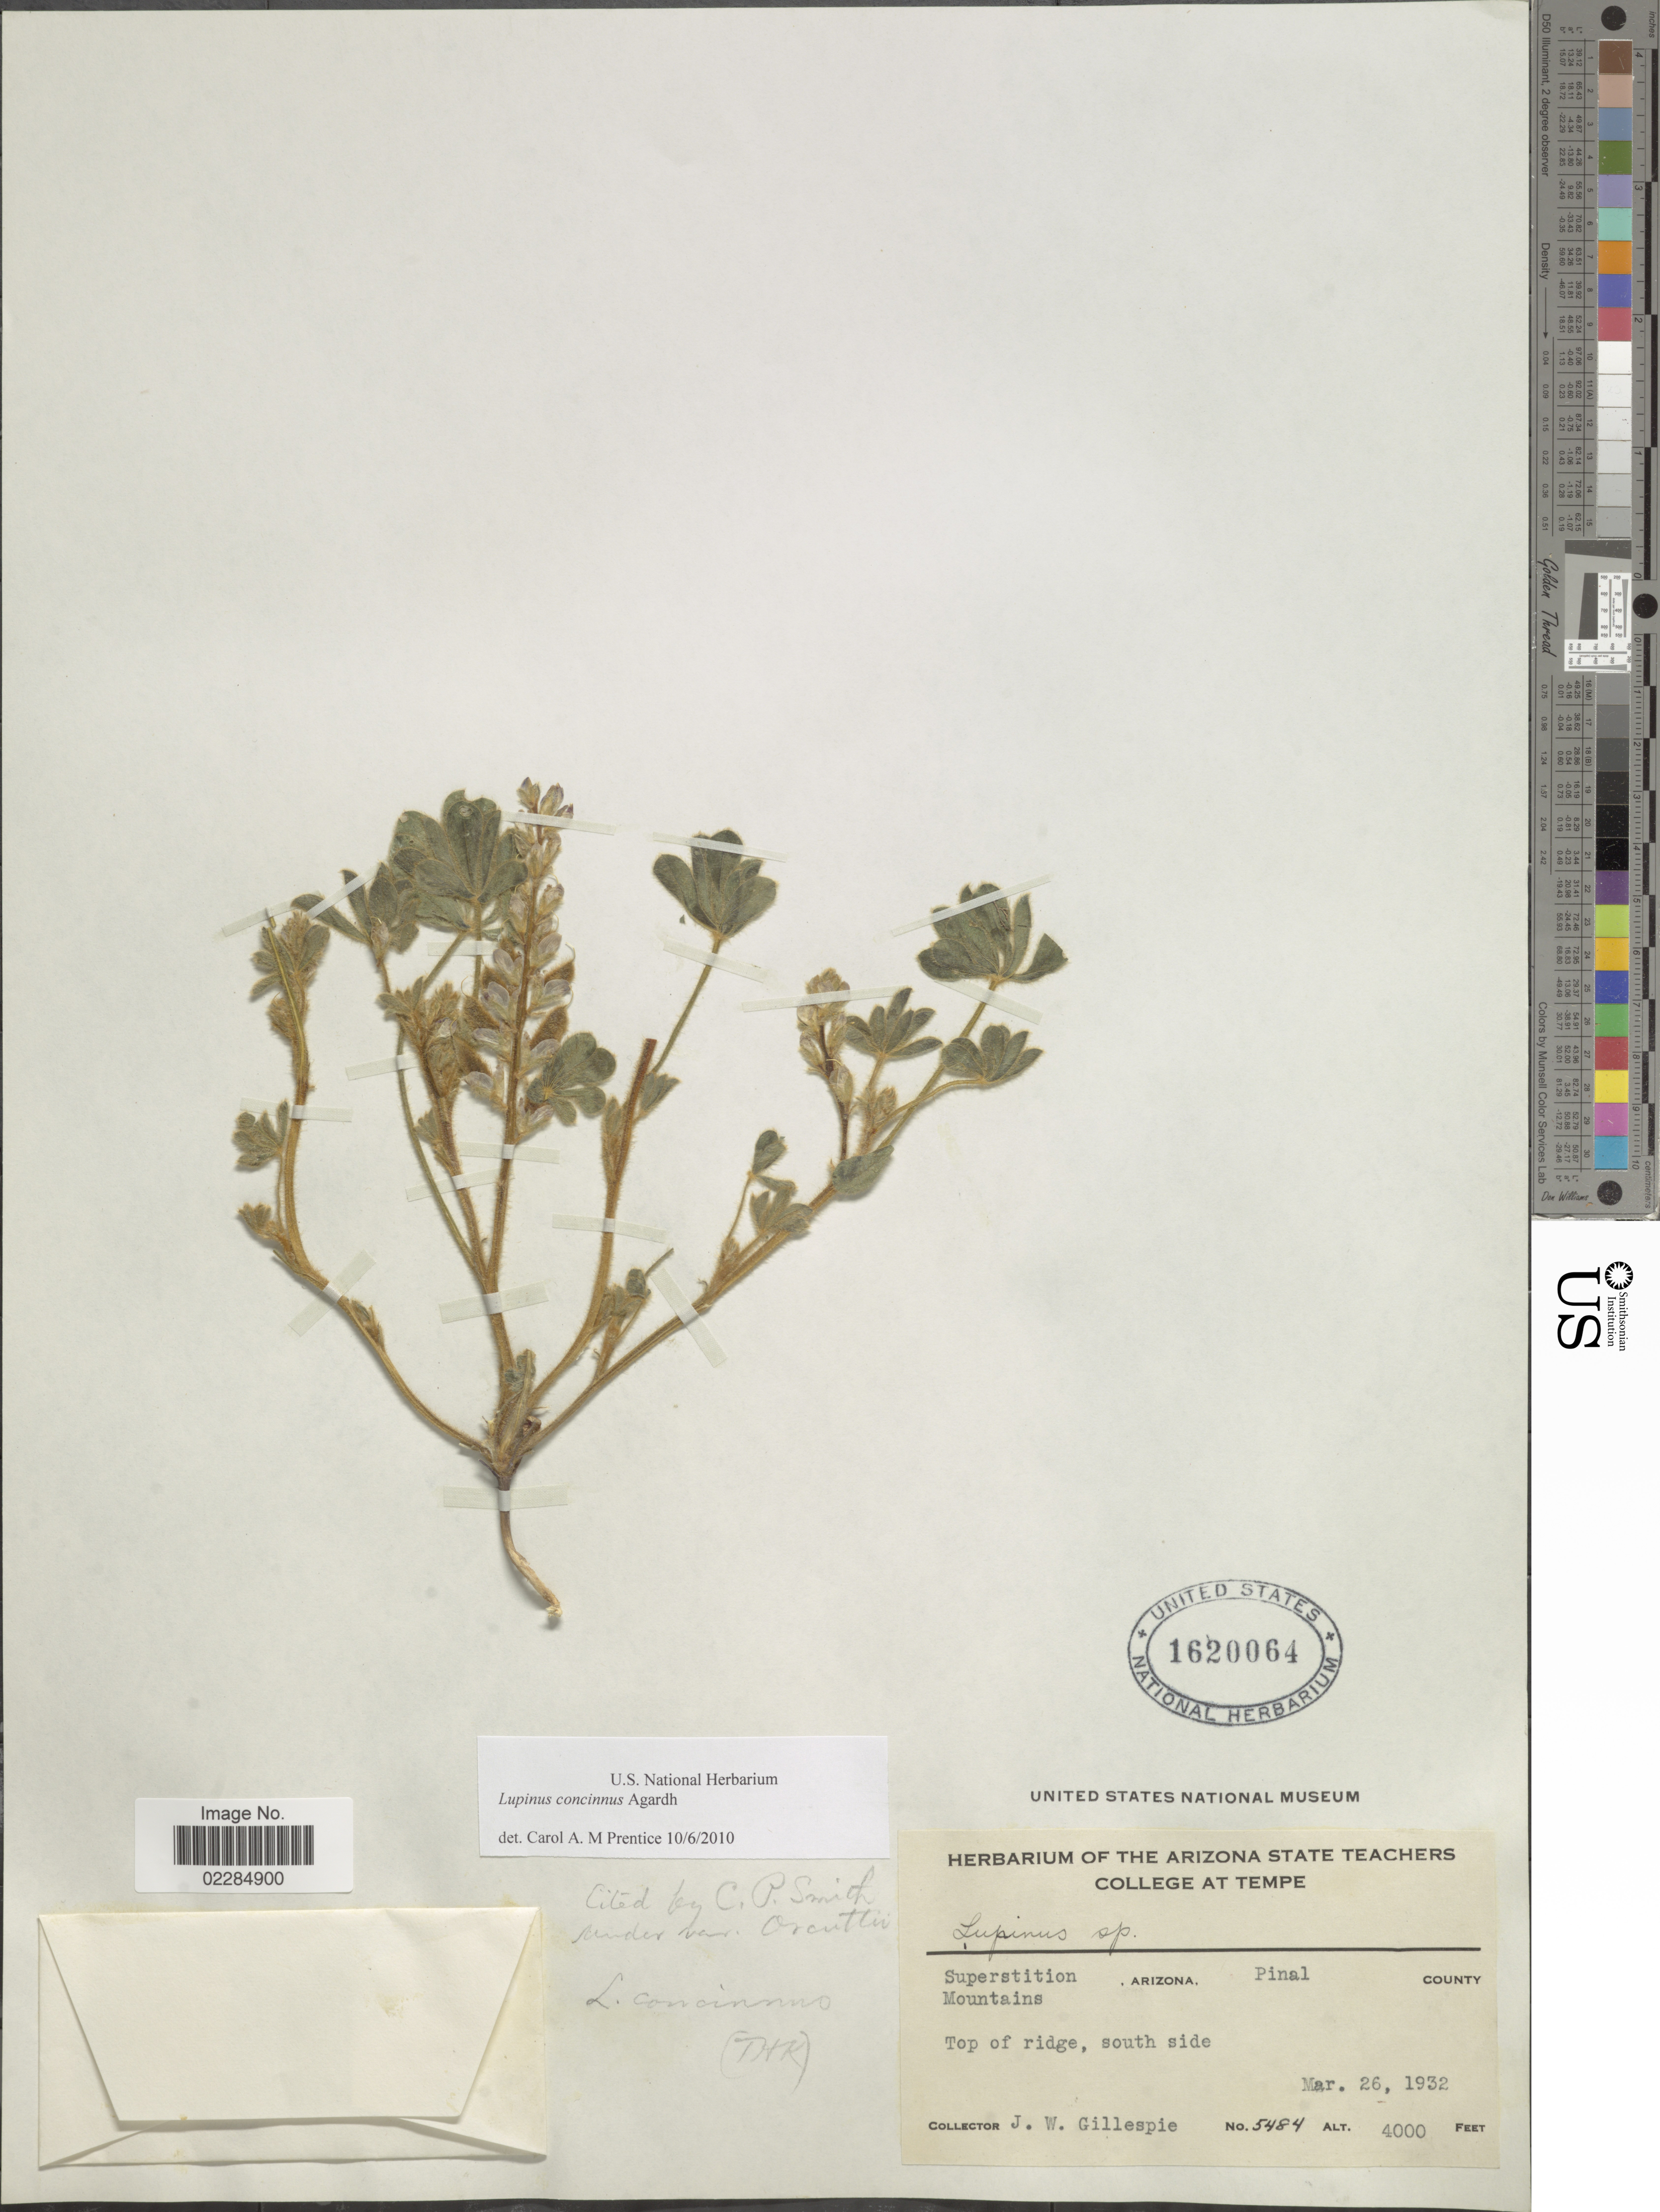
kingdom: Plantae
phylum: Tracheophyta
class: Magnoliopsida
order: Fabales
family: Fabaceae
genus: Lupinus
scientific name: Lupinus concinnus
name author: J. Agardh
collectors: J. W. Gillespie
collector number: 5484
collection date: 1932-03-26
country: United States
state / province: Arizona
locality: Superstition Mountains, Pinal County. Top of ridge, south side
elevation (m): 1219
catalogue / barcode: US 1620064